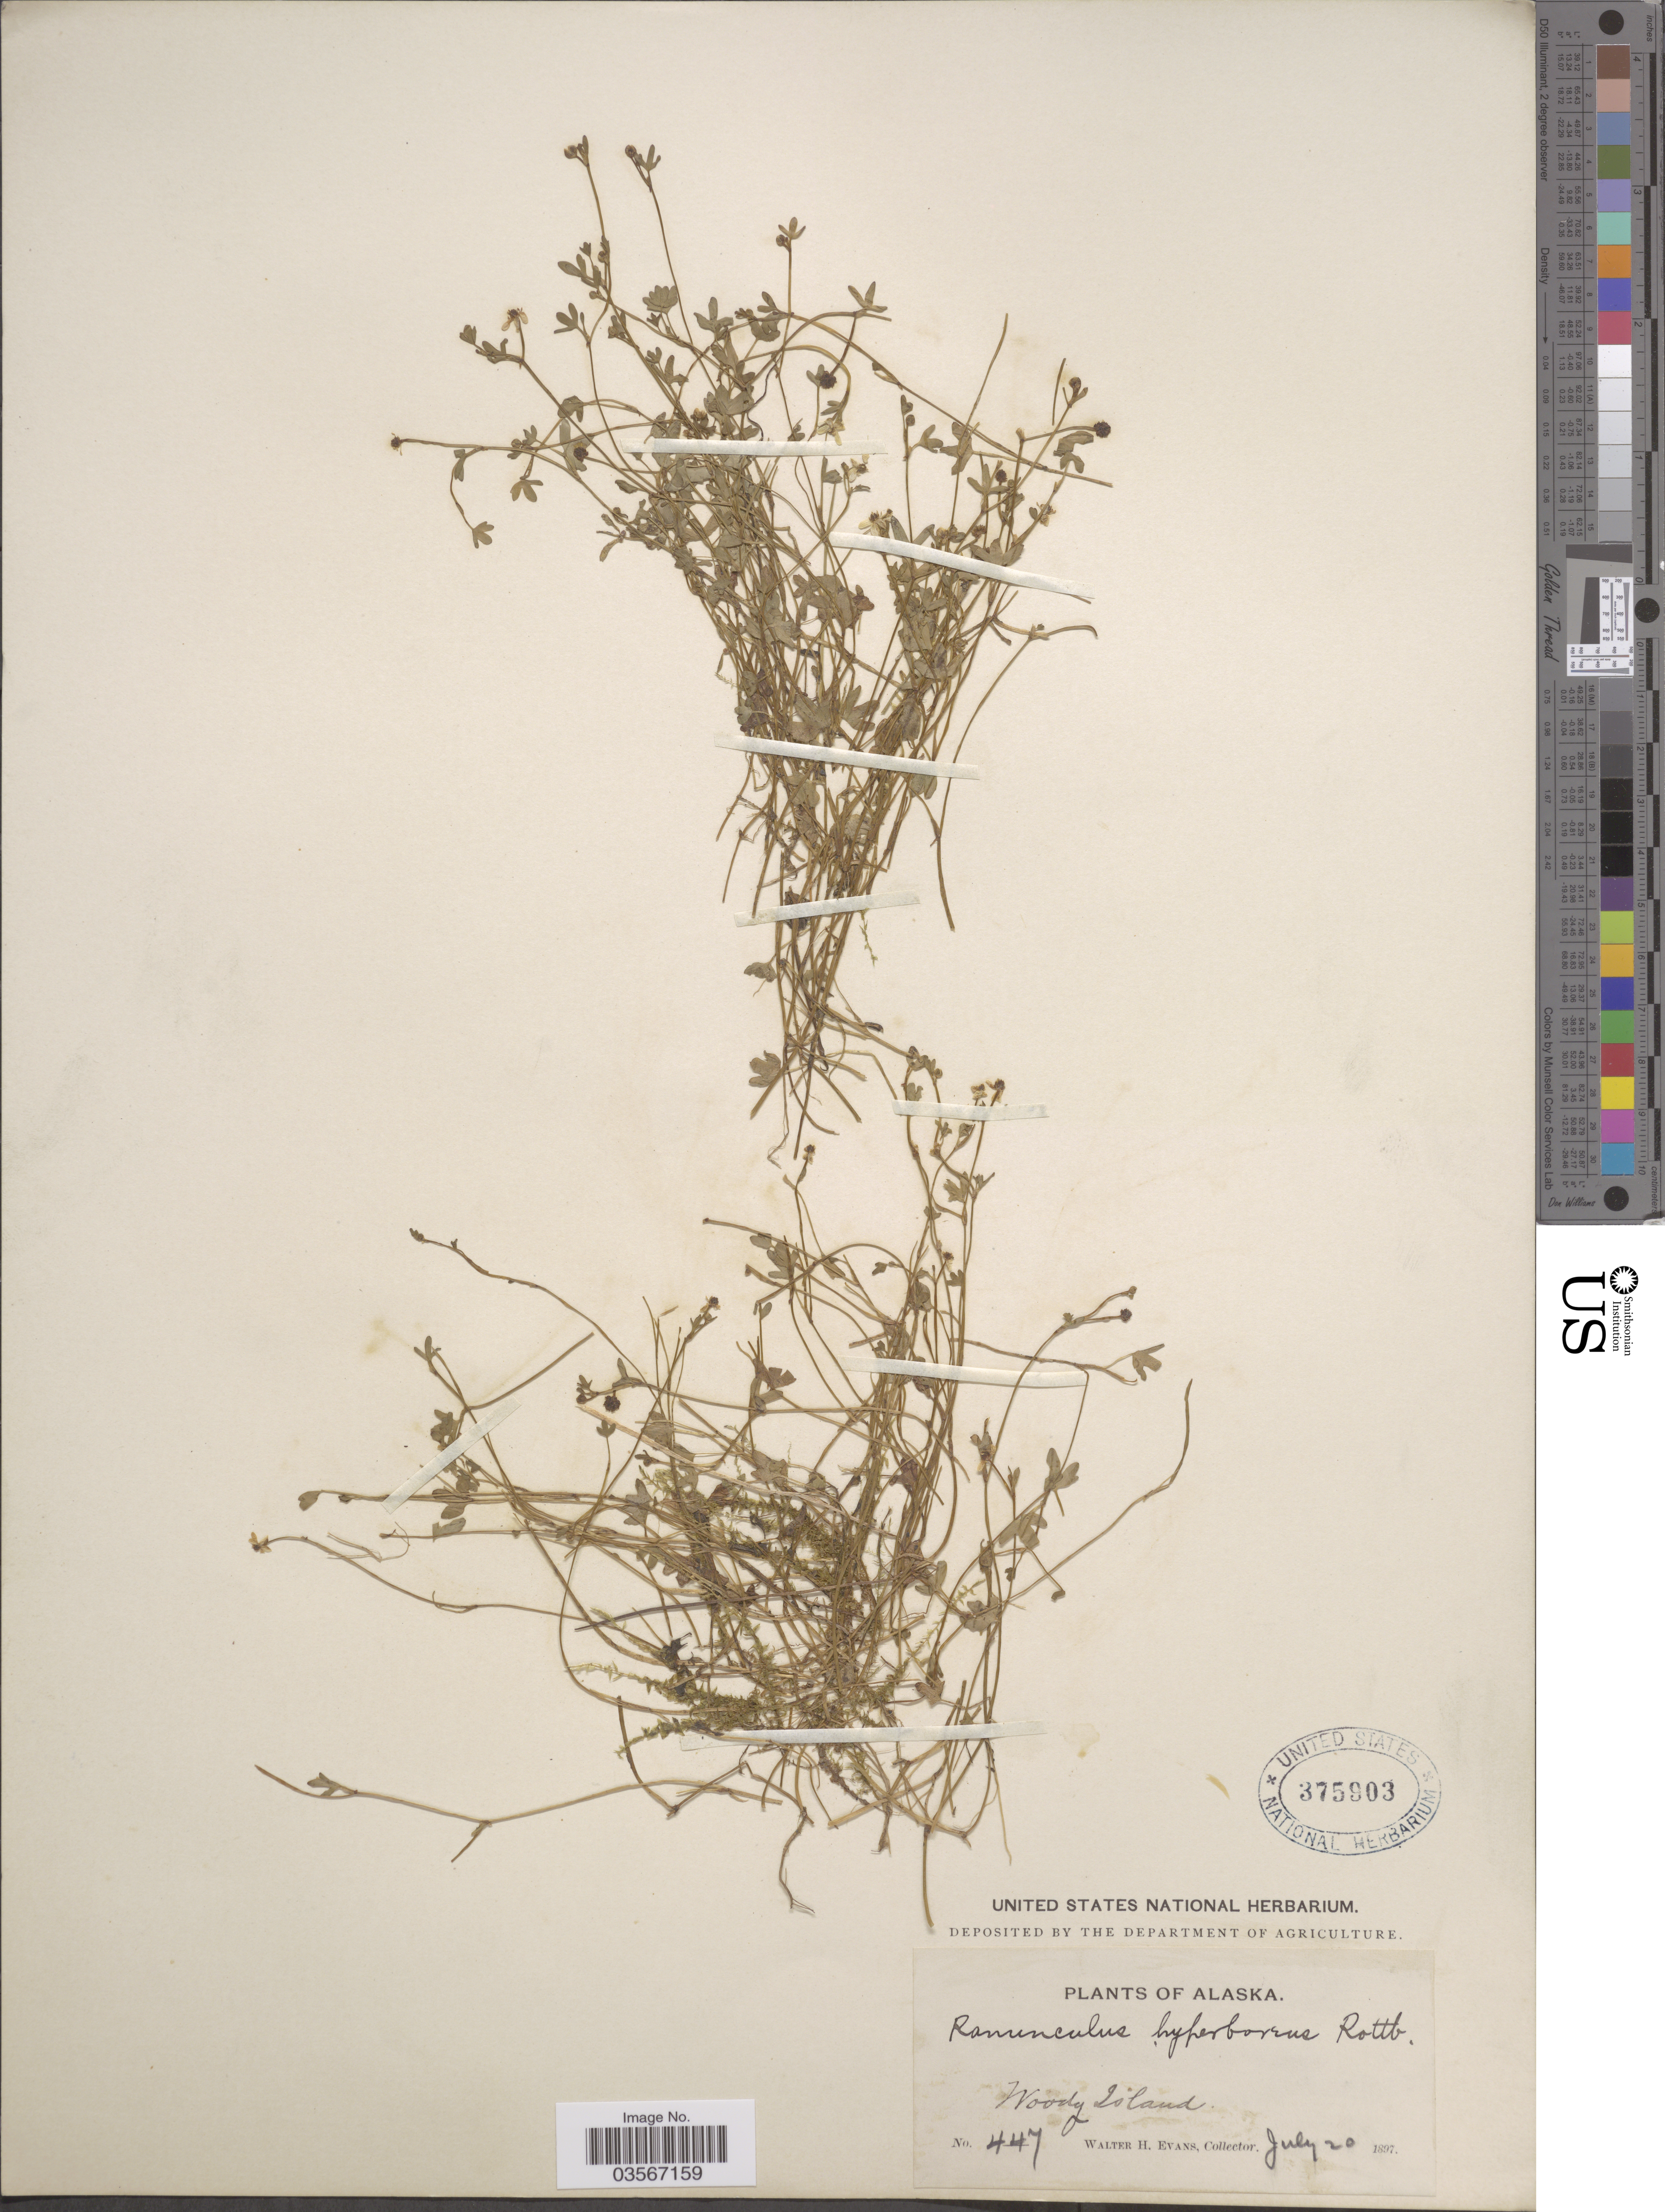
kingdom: Plantae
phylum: Tracheophyta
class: Magnoliopsida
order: Ranunculales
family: Ranunculaceae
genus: Ranunculus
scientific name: Ranunculus hyperboreus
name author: Rottb.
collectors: W. H. Evans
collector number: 447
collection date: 1897-07-20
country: United States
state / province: Alaska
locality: Woody Island.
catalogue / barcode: US 375903